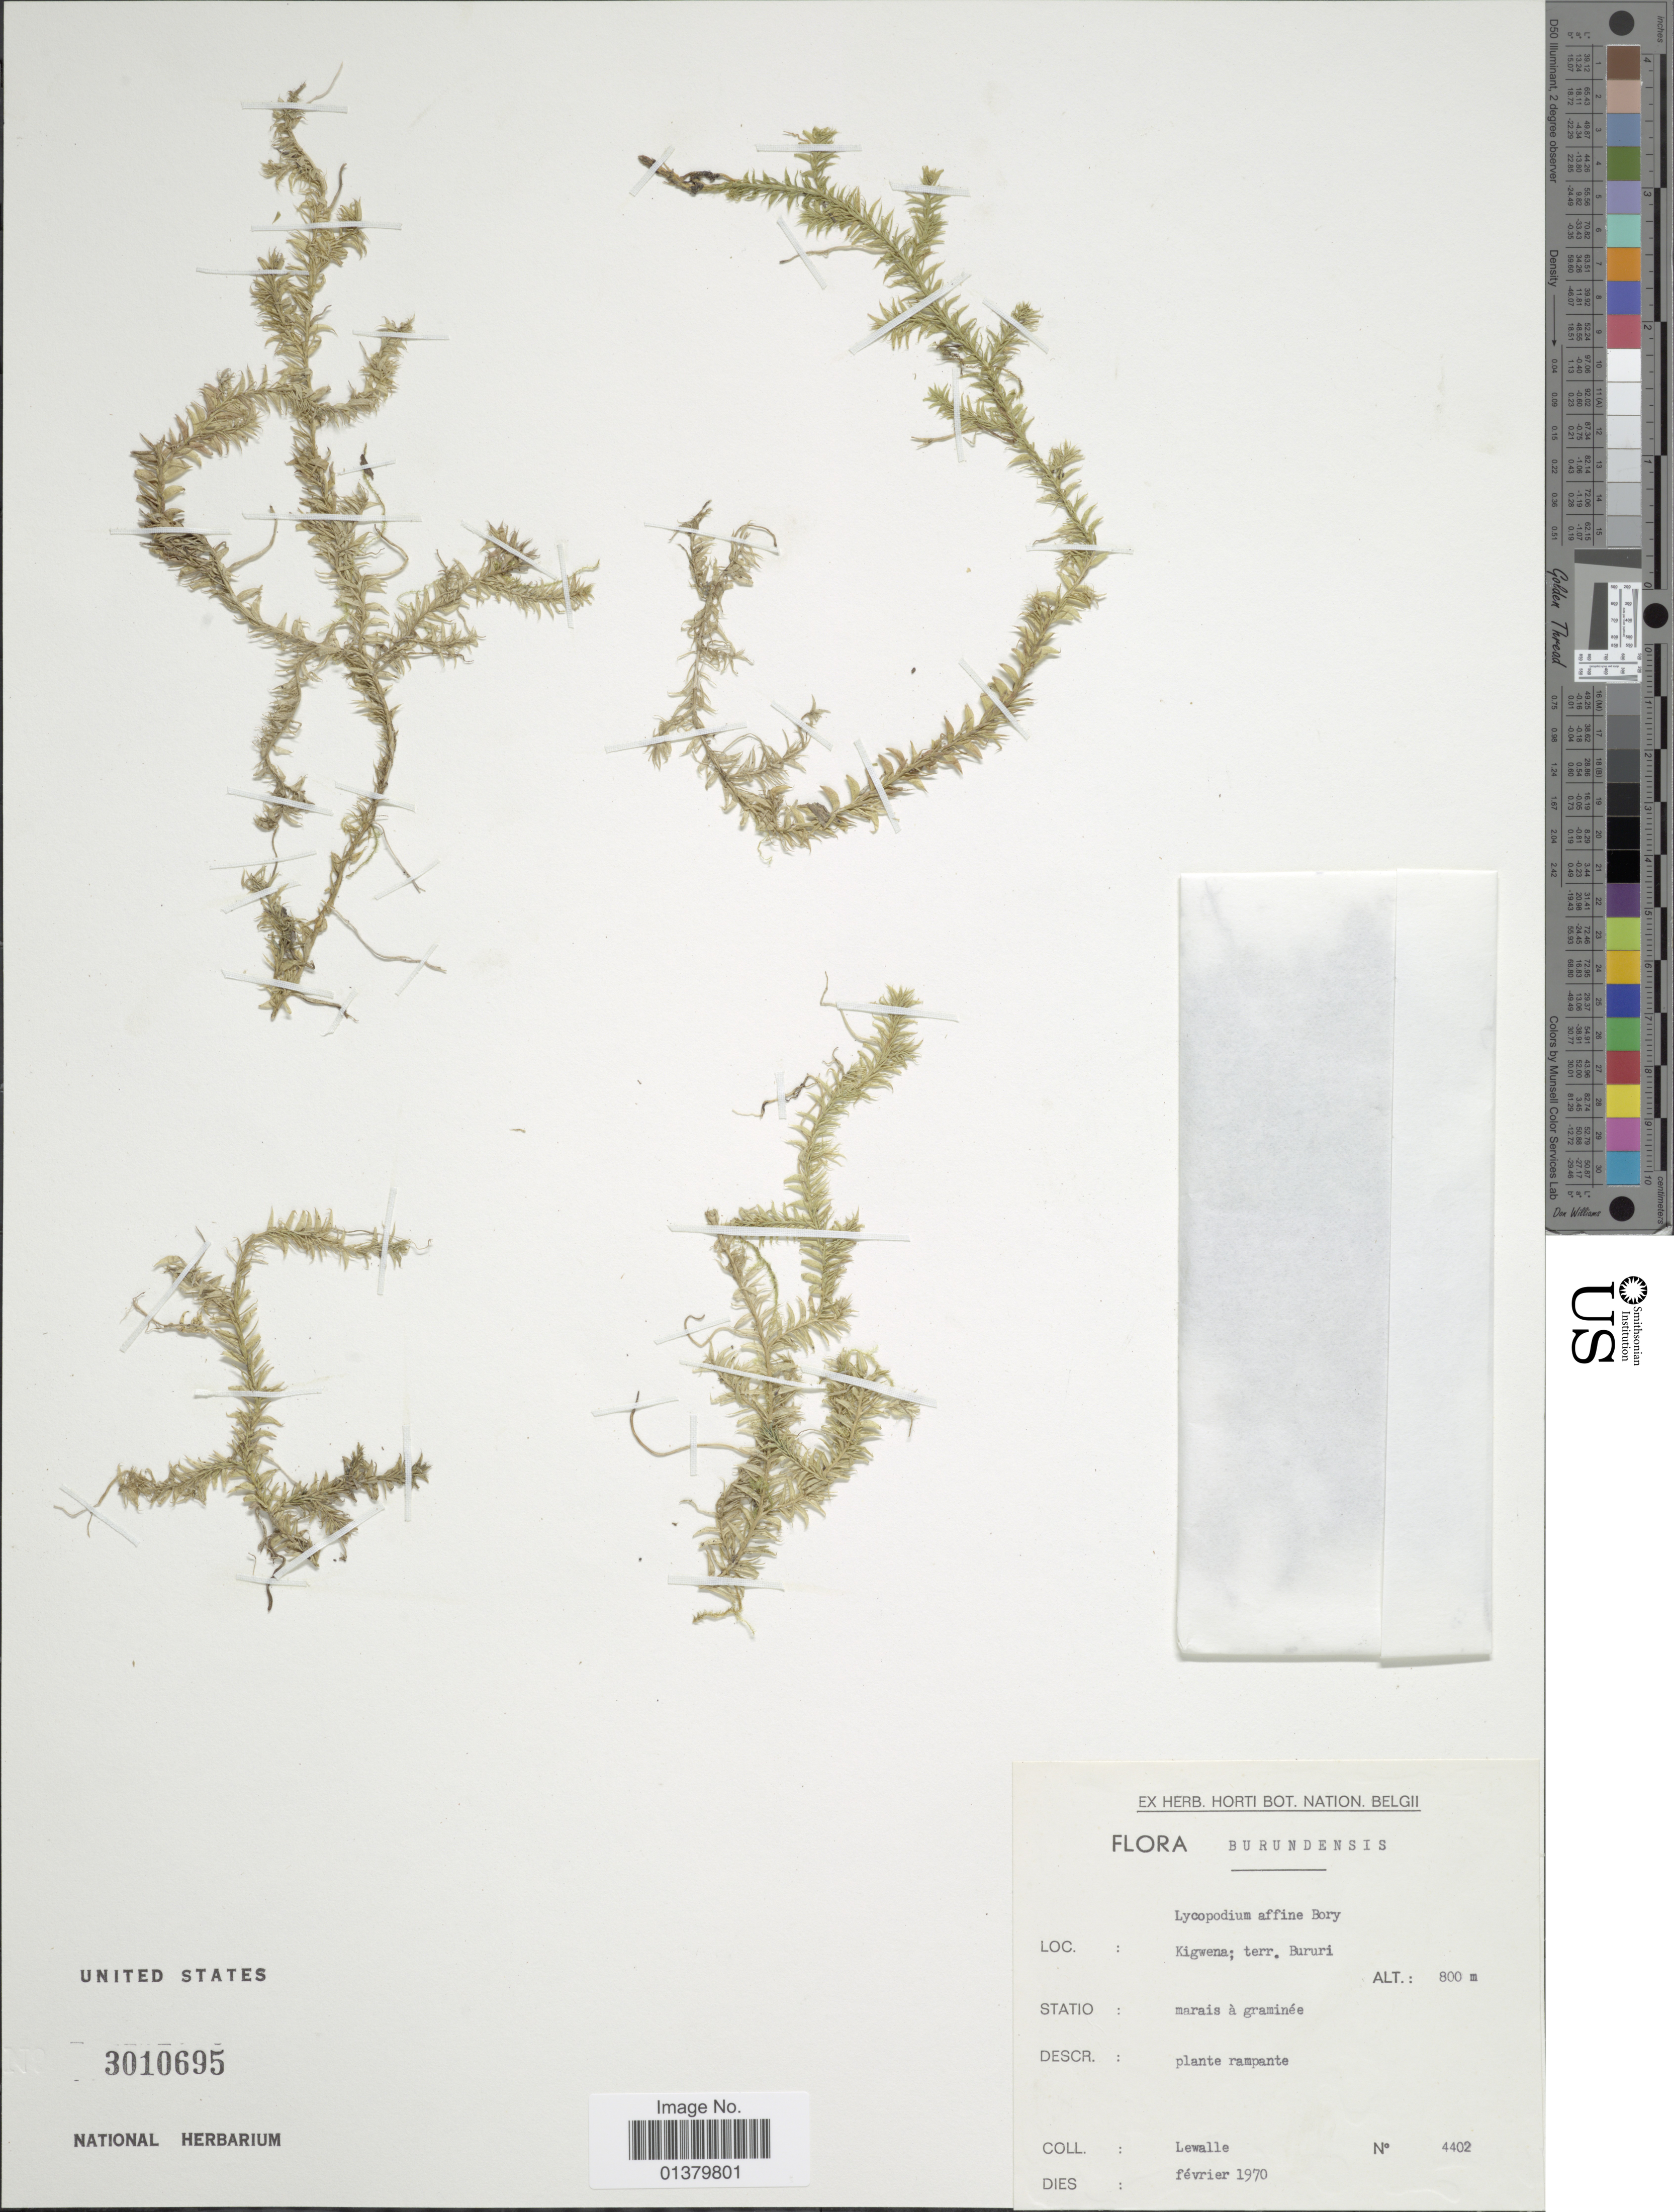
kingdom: Plantae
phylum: Tracheophyta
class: Lycopodiopsida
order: Lycopodiales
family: Lycopodiaceae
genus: Pseudolycopodiella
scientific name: Pseudolycopodiella affinis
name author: (Bory) Holub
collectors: Lewalle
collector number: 4402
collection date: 1970-02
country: Burundi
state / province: Bururi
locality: Kigwena; terr Bururi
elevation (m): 800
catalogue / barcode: US 3010695